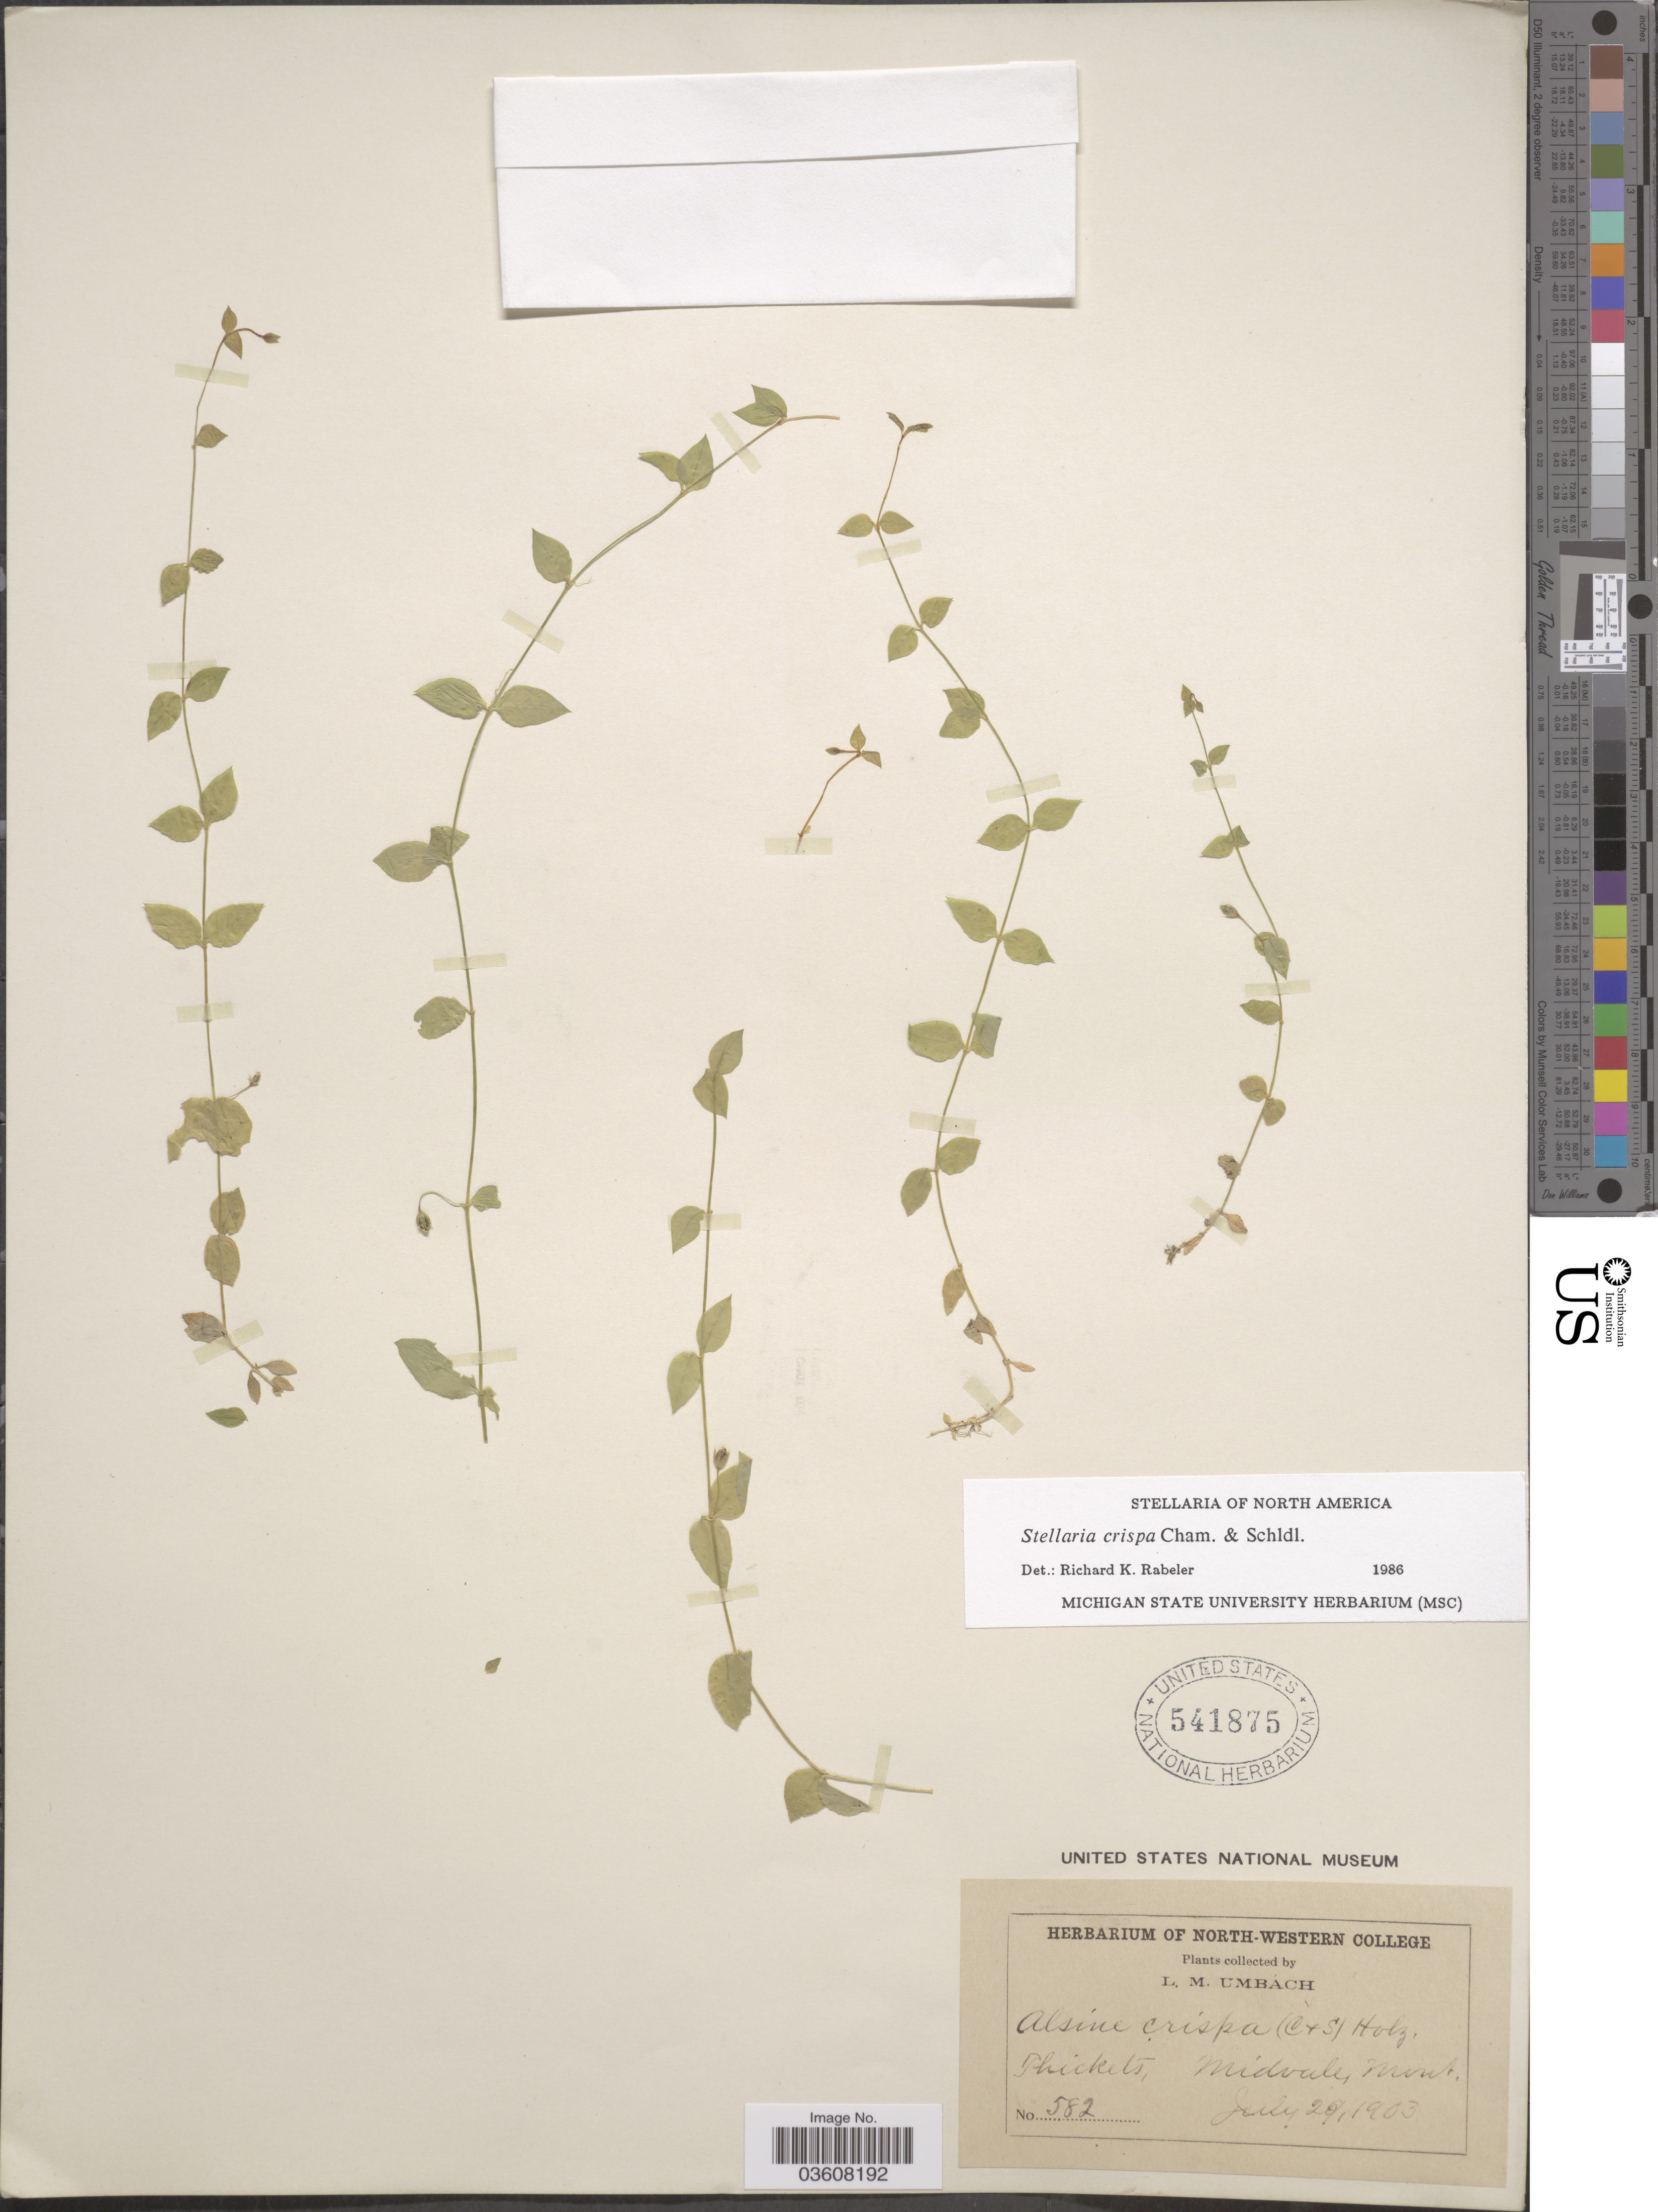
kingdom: Plantae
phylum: Tracheophyta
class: Magnoliopsida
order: Caryophyllales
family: Caryophyllaceae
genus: Stellaria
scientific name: Stellaria crispa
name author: Cham. & Schltdl.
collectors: L. M. Umbach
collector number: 582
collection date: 1903-07-29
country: United States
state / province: Montana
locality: Midvale.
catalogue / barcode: US 541875